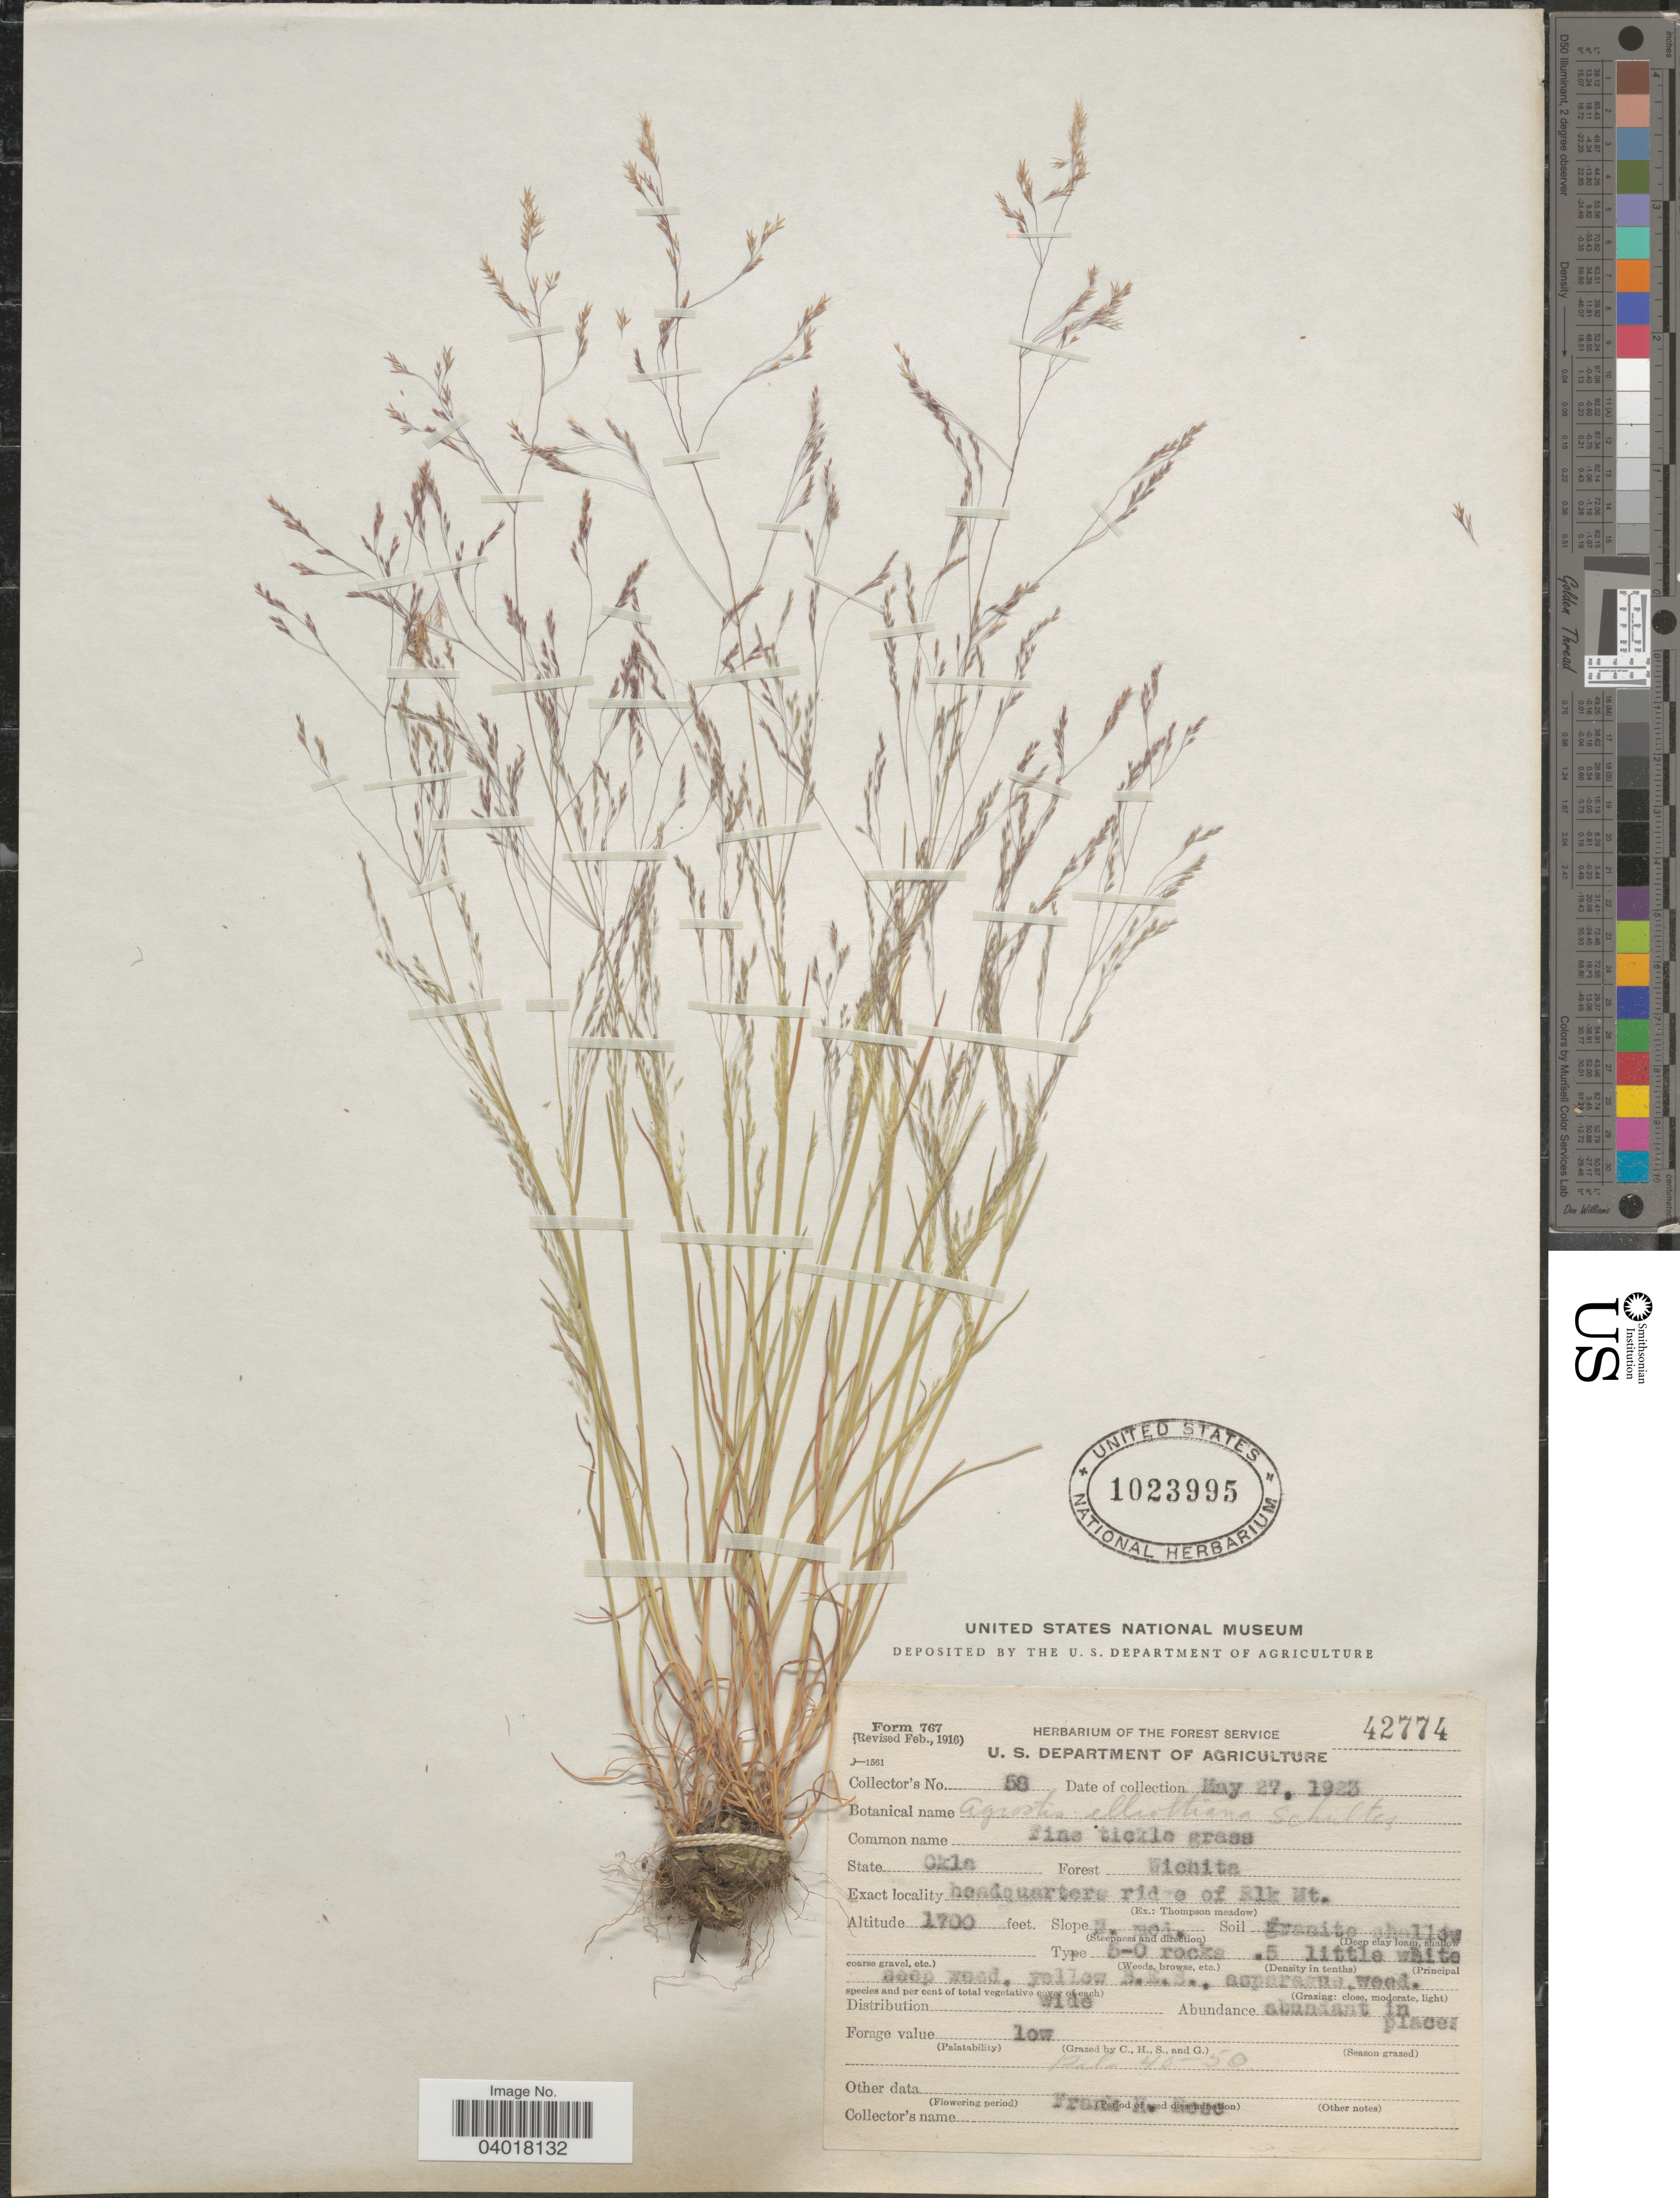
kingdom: Plantae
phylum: Tracheophyta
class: Liliopsida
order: Poales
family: Poaceae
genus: Agrostis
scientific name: Agrostis elliottiana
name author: Schult.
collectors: F. Ross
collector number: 58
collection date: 1923-05-27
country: United States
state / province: Oklahoma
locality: Forest Wichita. Headquarters ridge of Elk Mt.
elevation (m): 518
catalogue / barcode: US 1023995